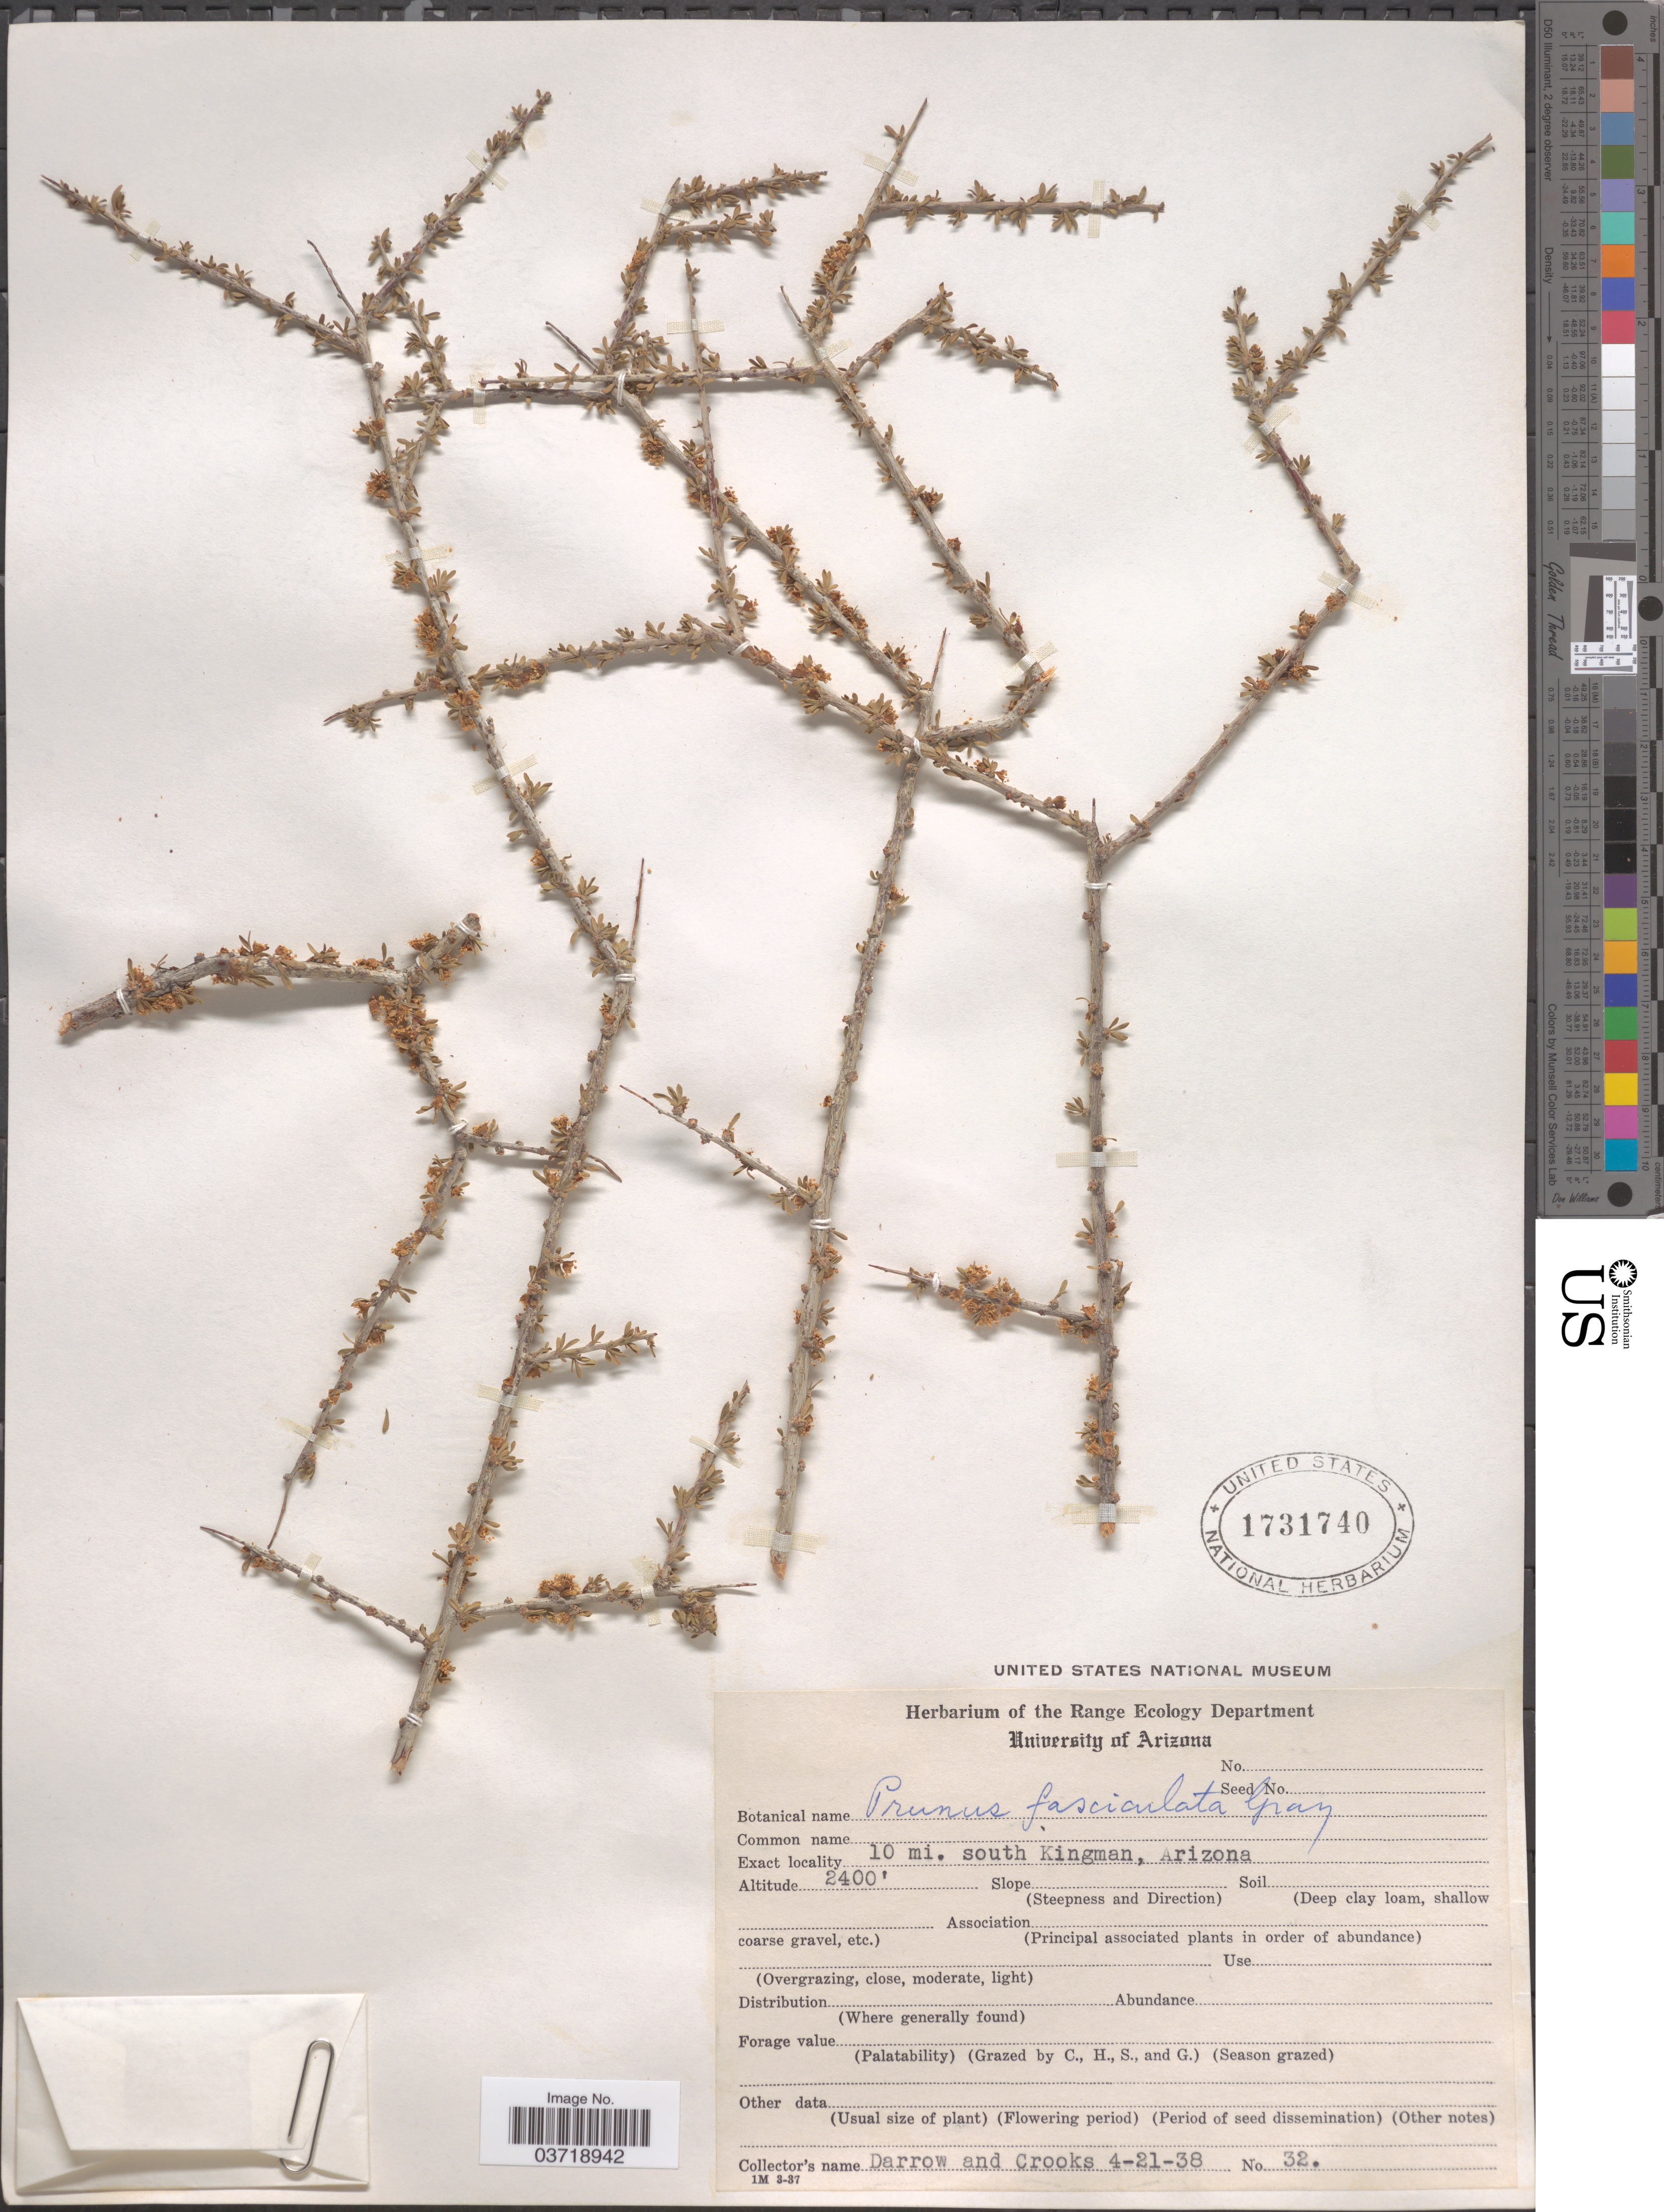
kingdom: Plantae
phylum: Tracheophyta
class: Magnoliopsida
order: Rosales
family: Rosaceae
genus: Prunus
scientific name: Prunus fasciculata var. fasciculata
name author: (Torr.) A. Gray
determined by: Strong, Mark T., (BOT), Smithsonian Institution - National Museum of Natural History (UNITED STATES)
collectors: -. Darrow & -. Crooks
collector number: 32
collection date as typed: Transcribed d/m/y: 21/4/38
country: United States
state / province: Arizona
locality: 10 mi. south Kingman.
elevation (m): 732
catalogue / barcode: US 1731740